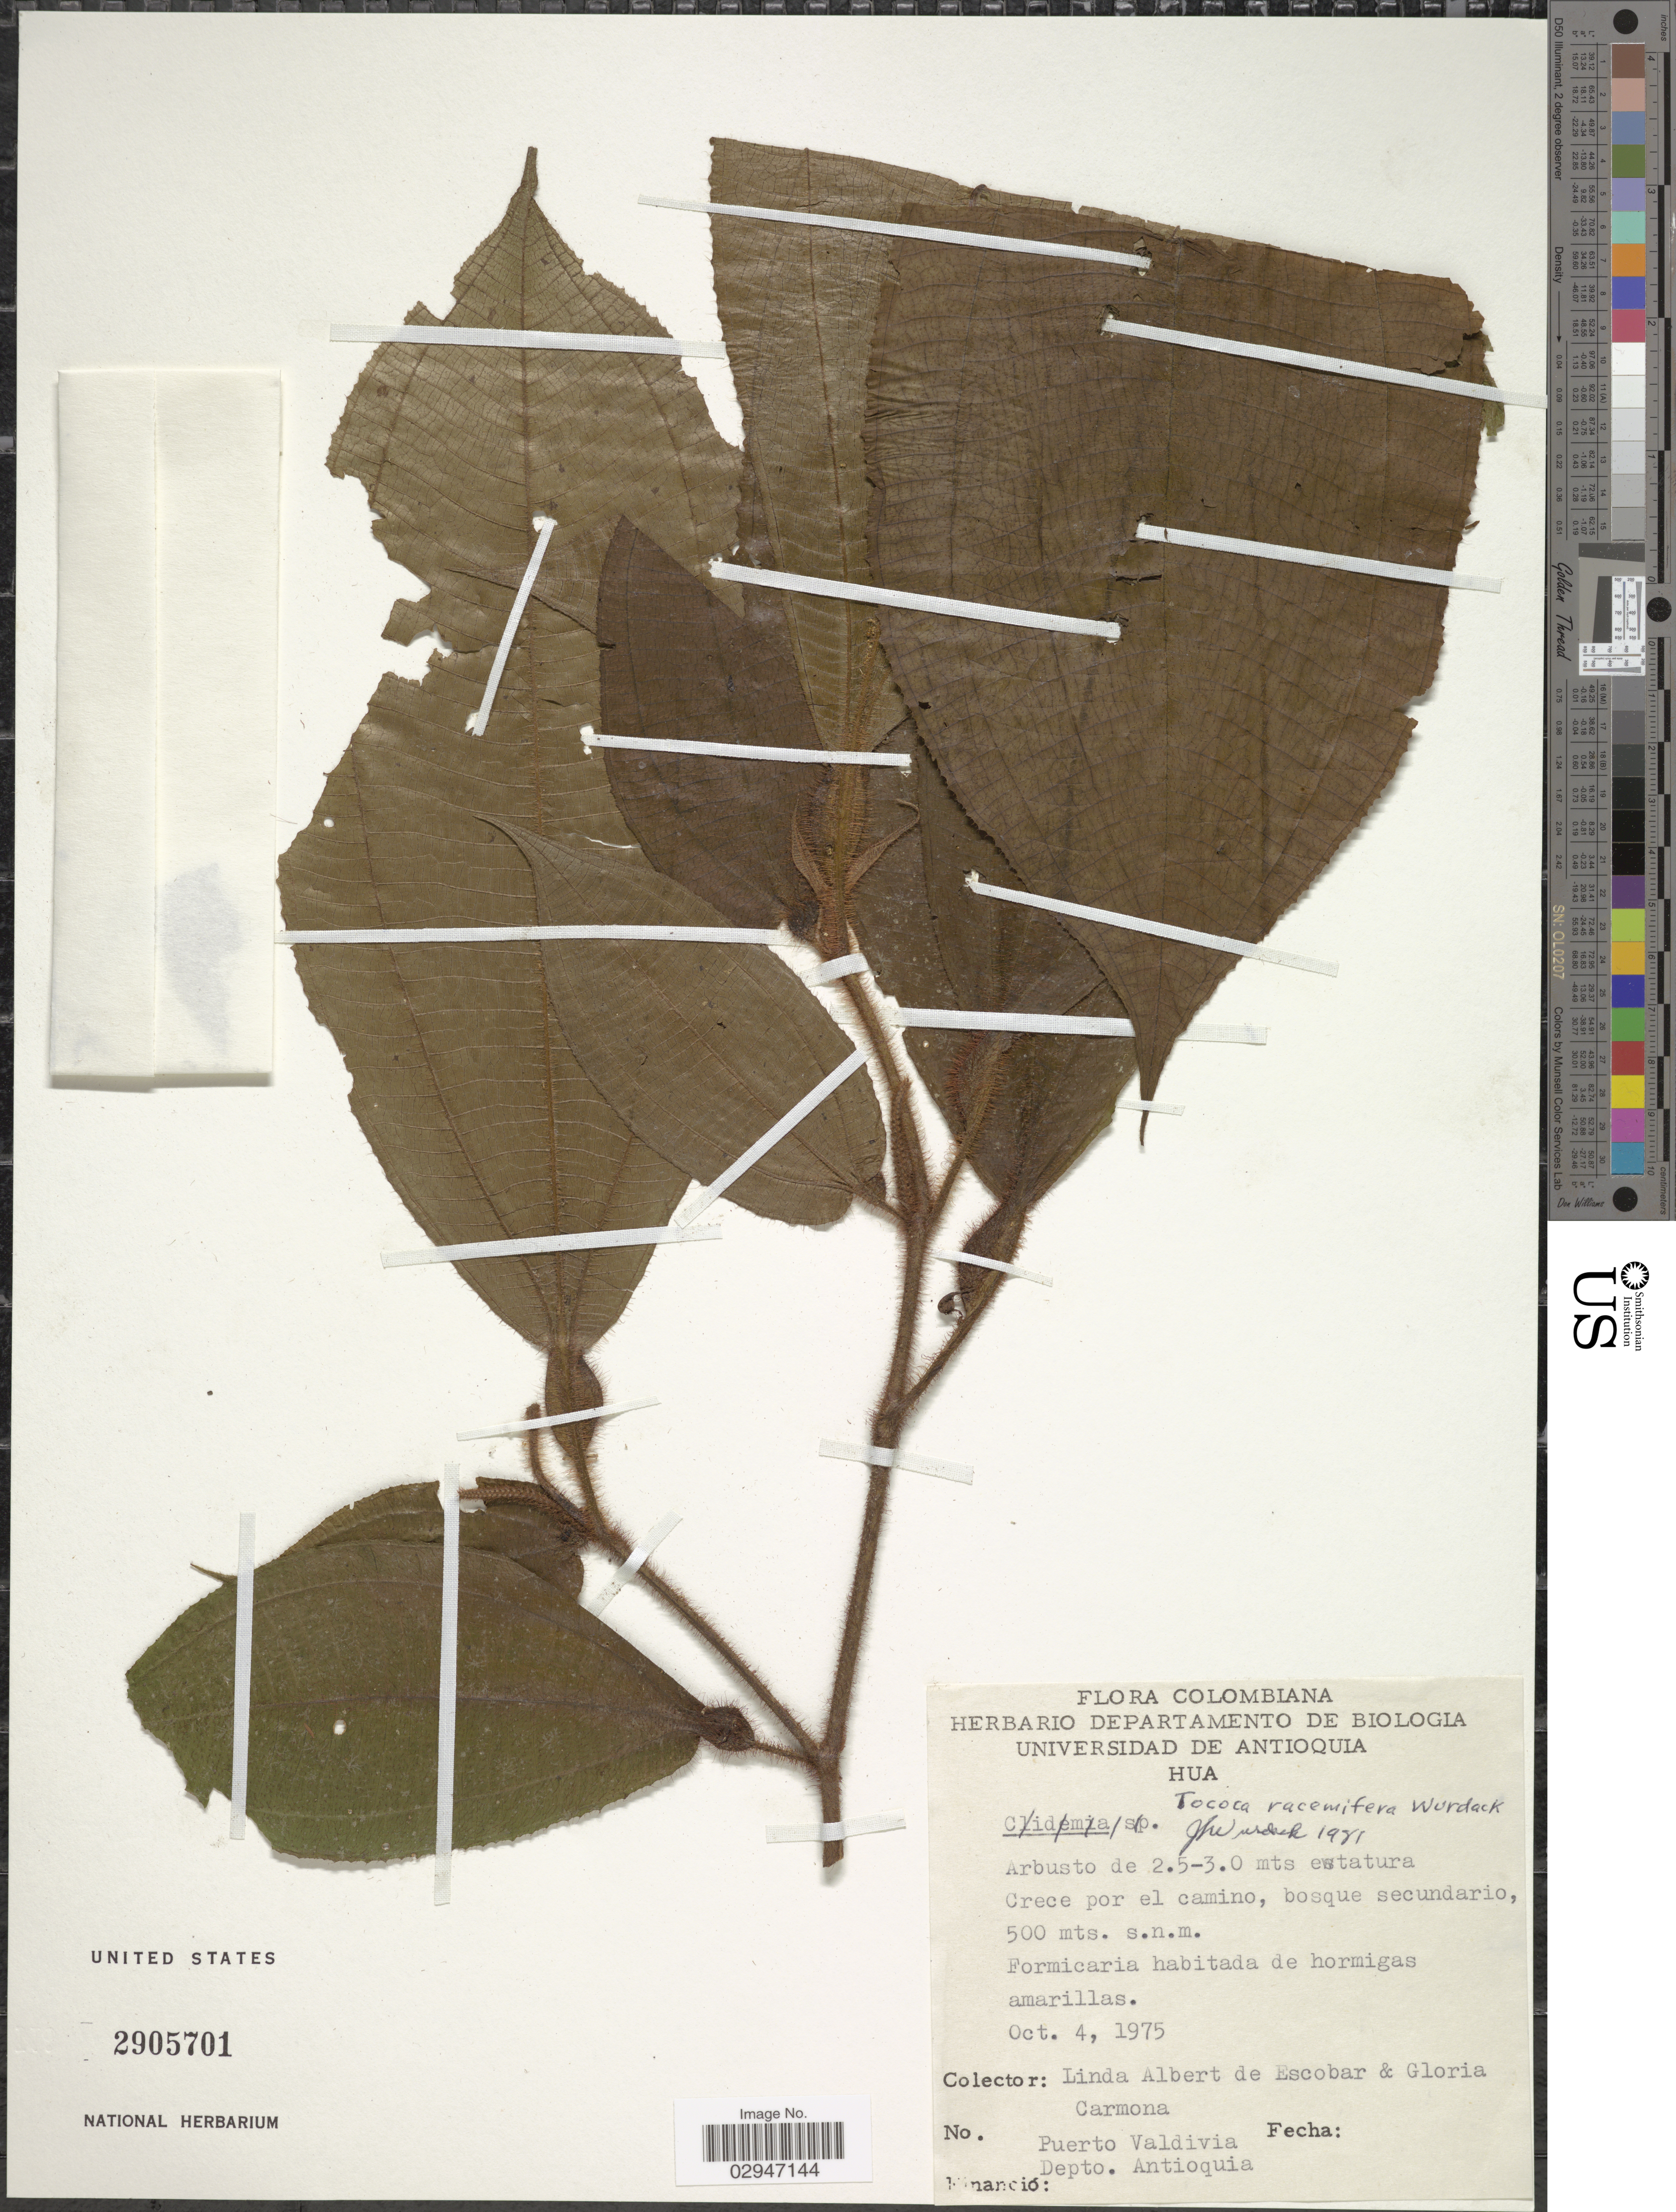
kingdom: Plantae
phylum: Tracheophyta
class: Magnoliopsida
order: Myrtales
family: Melastomataceae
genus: Tococa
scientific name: Tococa racemifera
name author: Wurdack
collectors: L. K. de Escobar & G. Carmona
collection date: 1975-10-04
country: Colombia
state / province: Antioquia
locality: Puerto Valdivia. Depto. Antioquia.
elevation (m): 500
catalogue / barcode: US 2905701